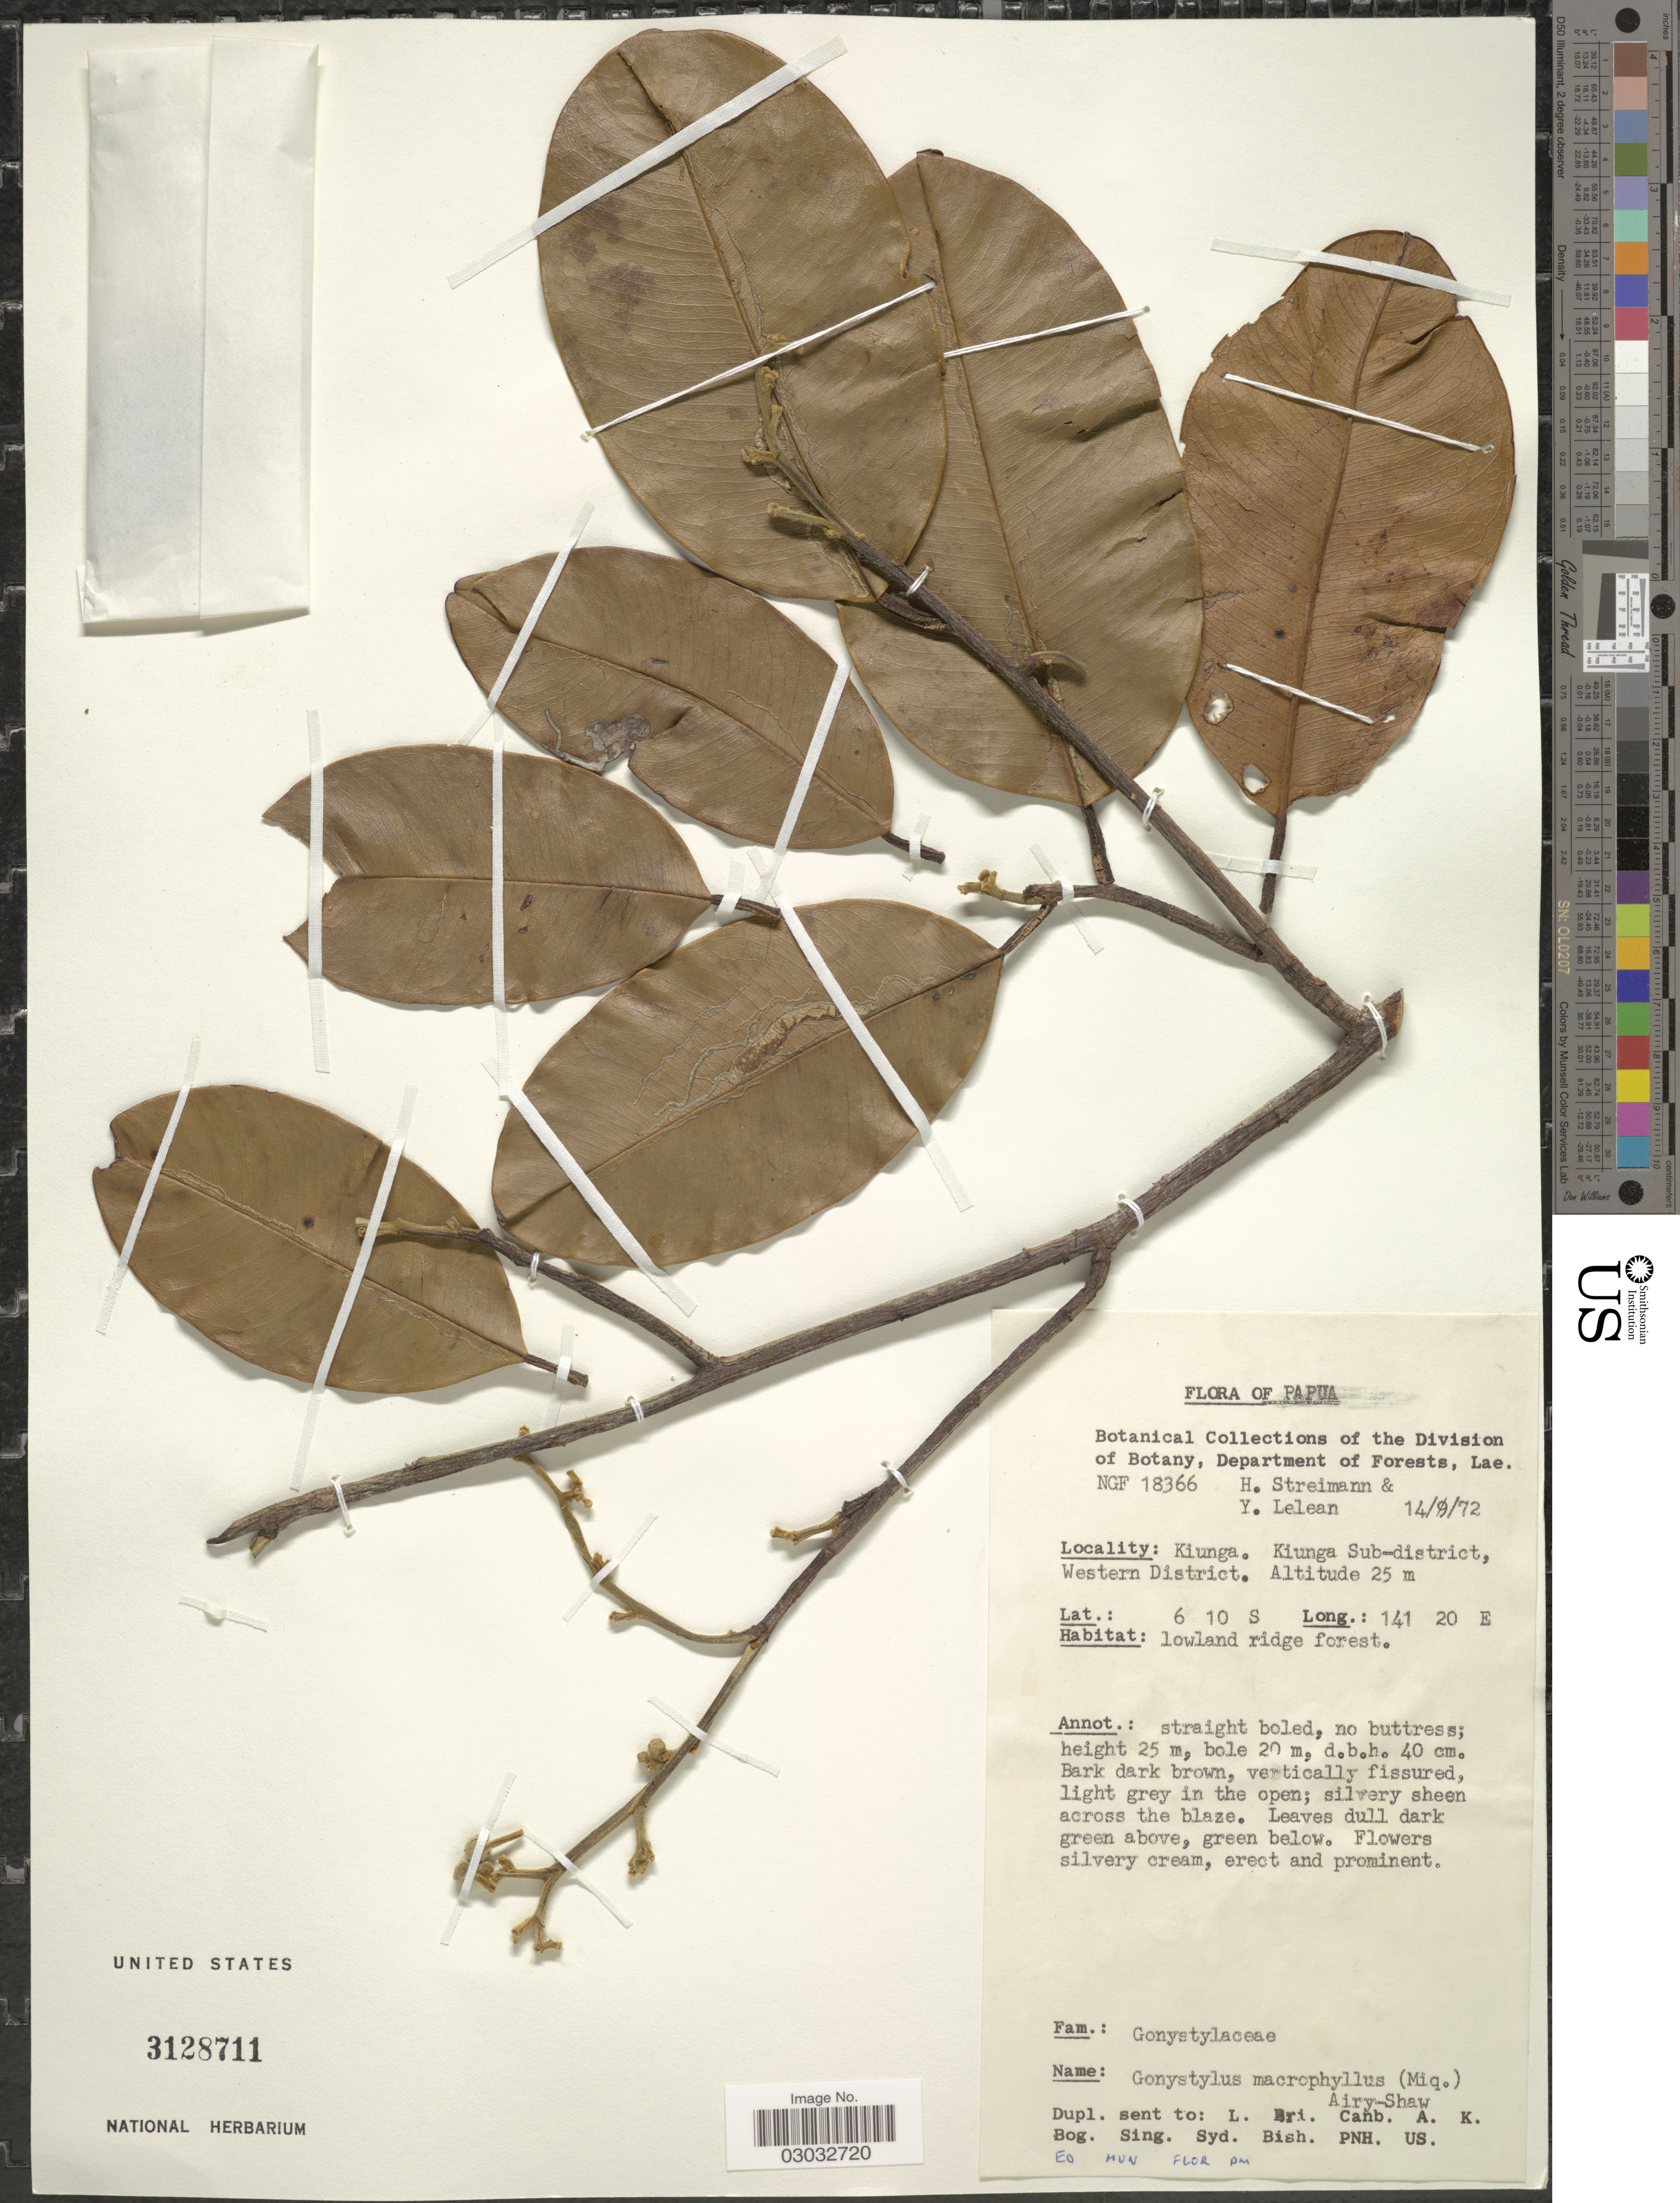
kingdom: Plantae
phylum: Tracheophyta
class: Magnoliopsida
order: Malvales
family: Thymelaeaceae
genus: Gonystylus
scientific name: Gonystylus macrophyllus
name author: (Miq.) Airy Shaw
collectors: H. Streimann & Y. Lelean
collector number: NGF 18366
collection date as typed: Transcribed d/m/y: 14/9/72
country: Papua New Guinea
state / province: Manus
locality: Papua. Kiunga. Kiunga Sub-district, Western District.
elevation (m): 25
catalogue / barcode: US 3128711